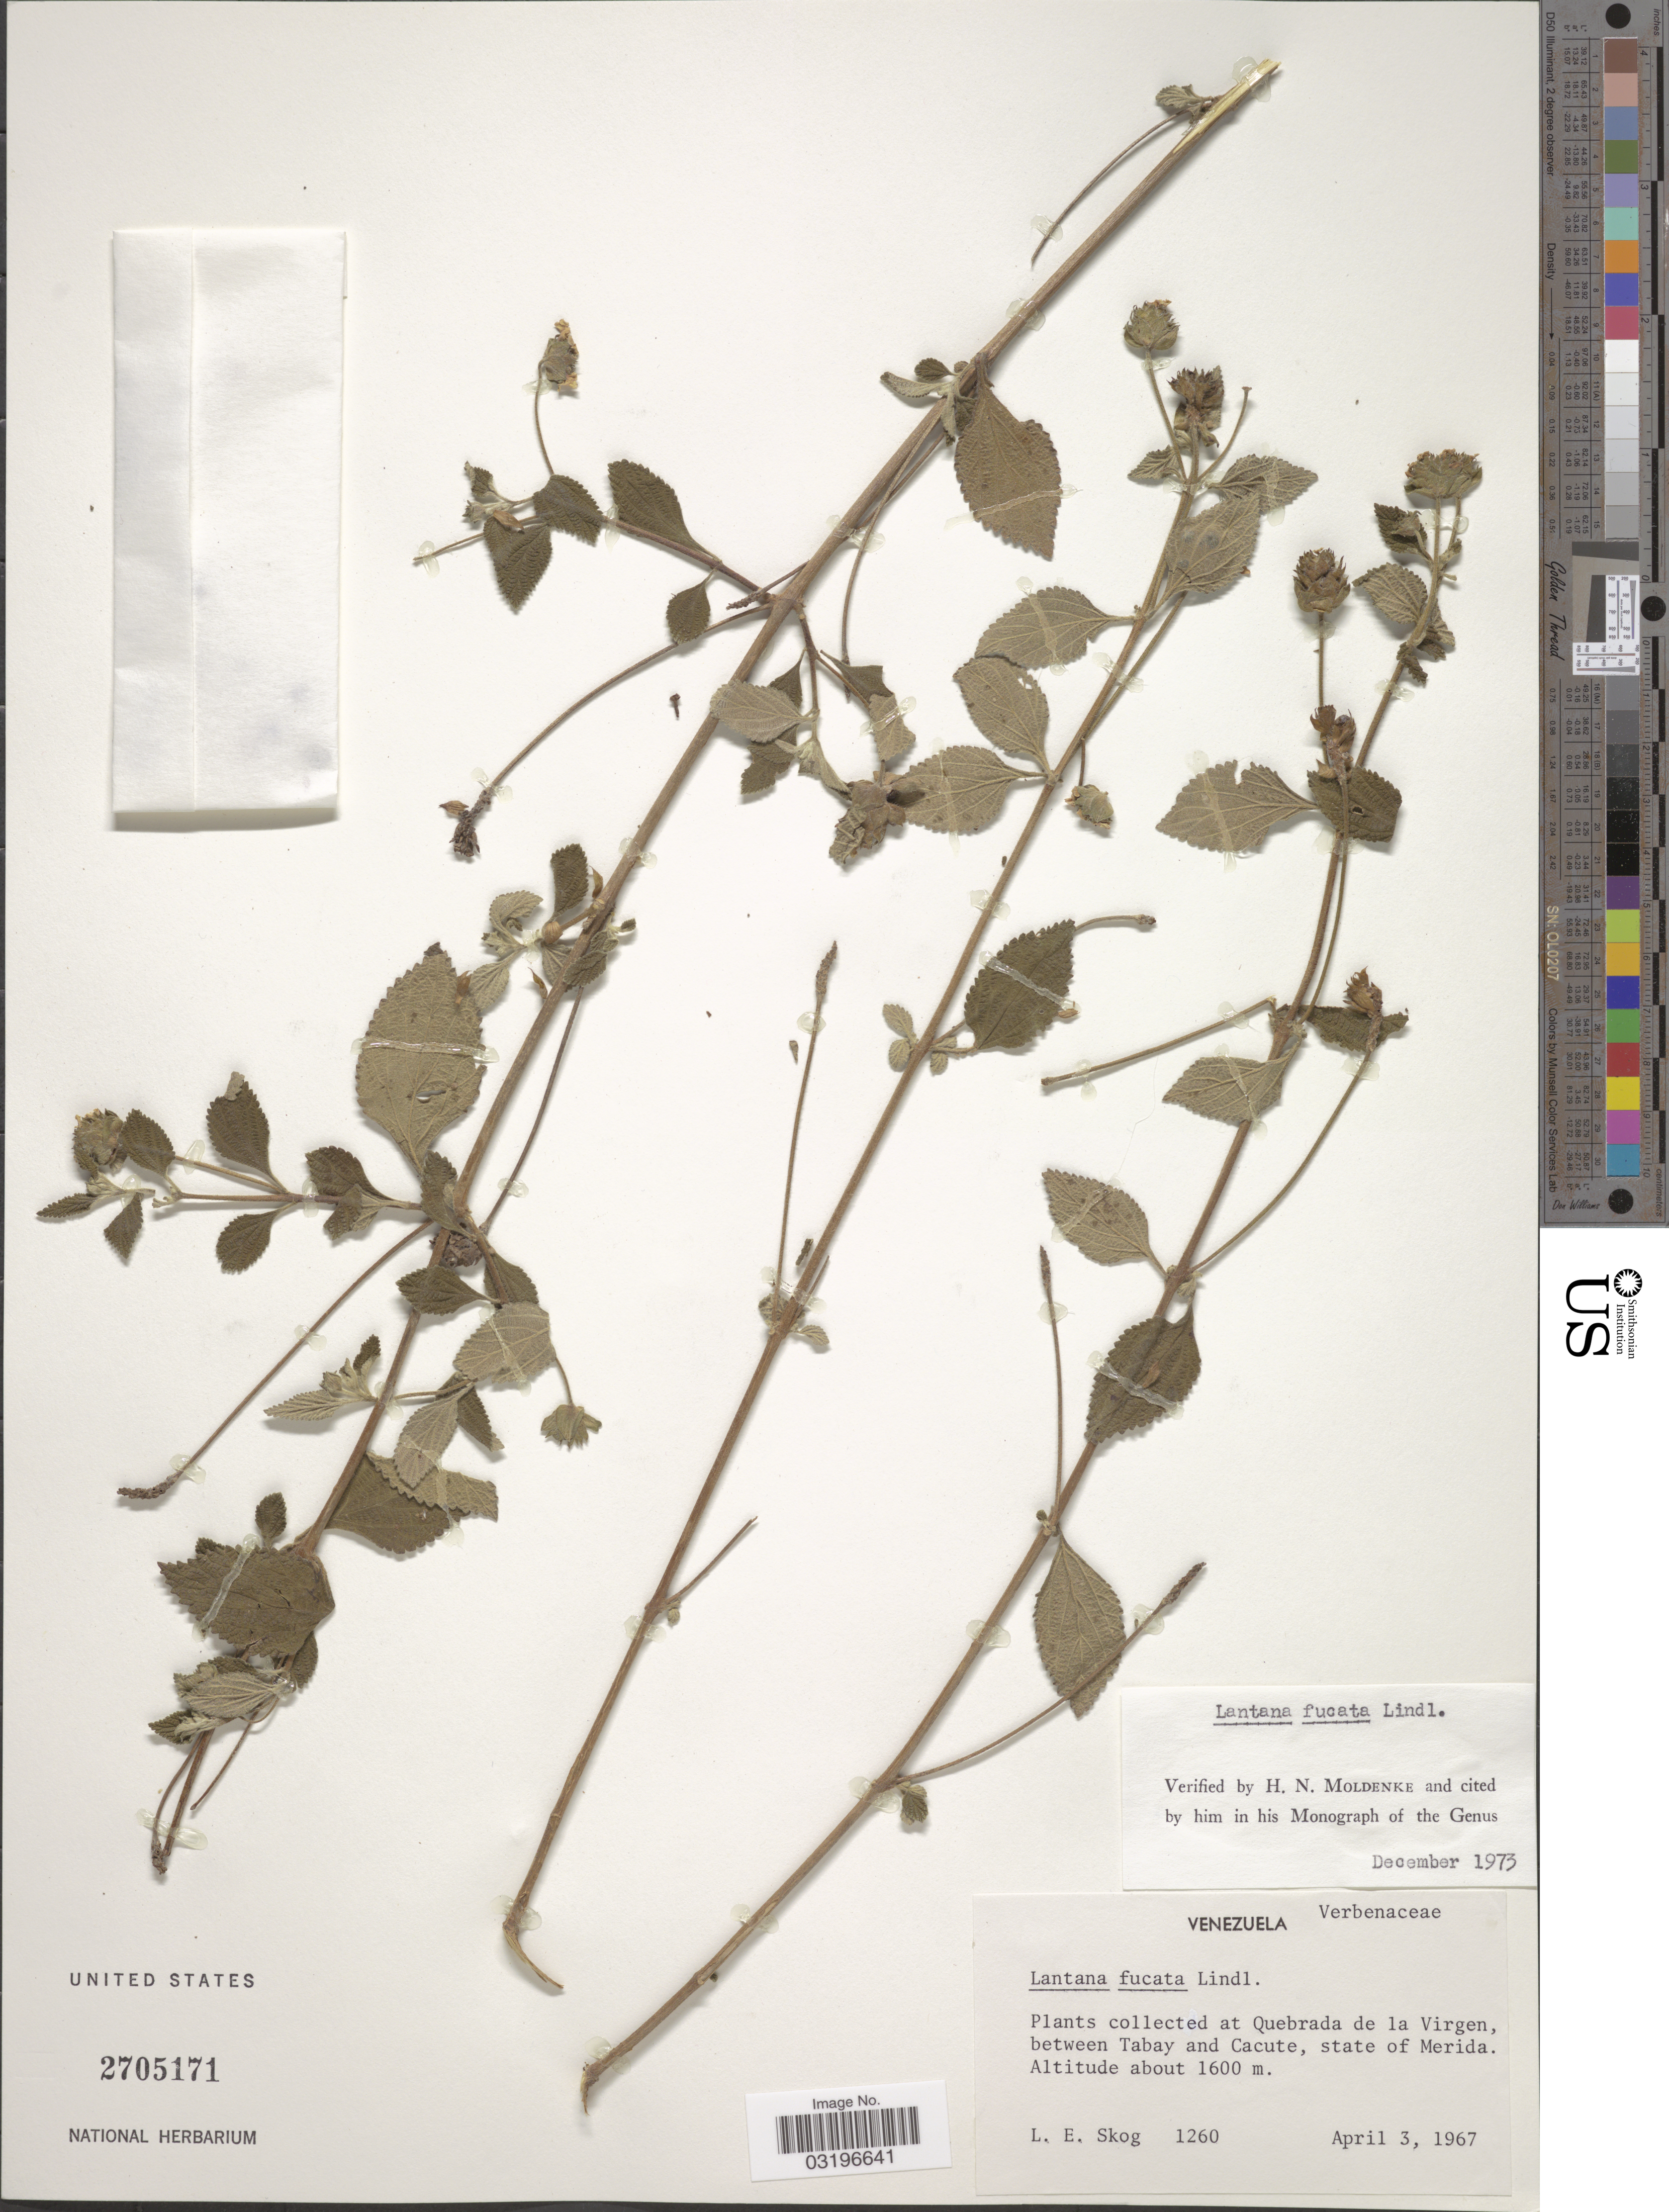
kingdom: Plantae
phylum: Tracheophyta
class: Magnoliopsida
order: Lamiales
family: Verbenaceae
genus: Lantana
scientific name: Lantana fucata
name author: Lindl.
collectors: L. E. Skog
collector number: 1260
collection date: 1967-04-03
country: Venezuela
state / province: Mérida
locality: Quebrada de la Virgen, between Tabay and Cacute.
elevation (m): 1600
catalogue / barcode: US 2705171